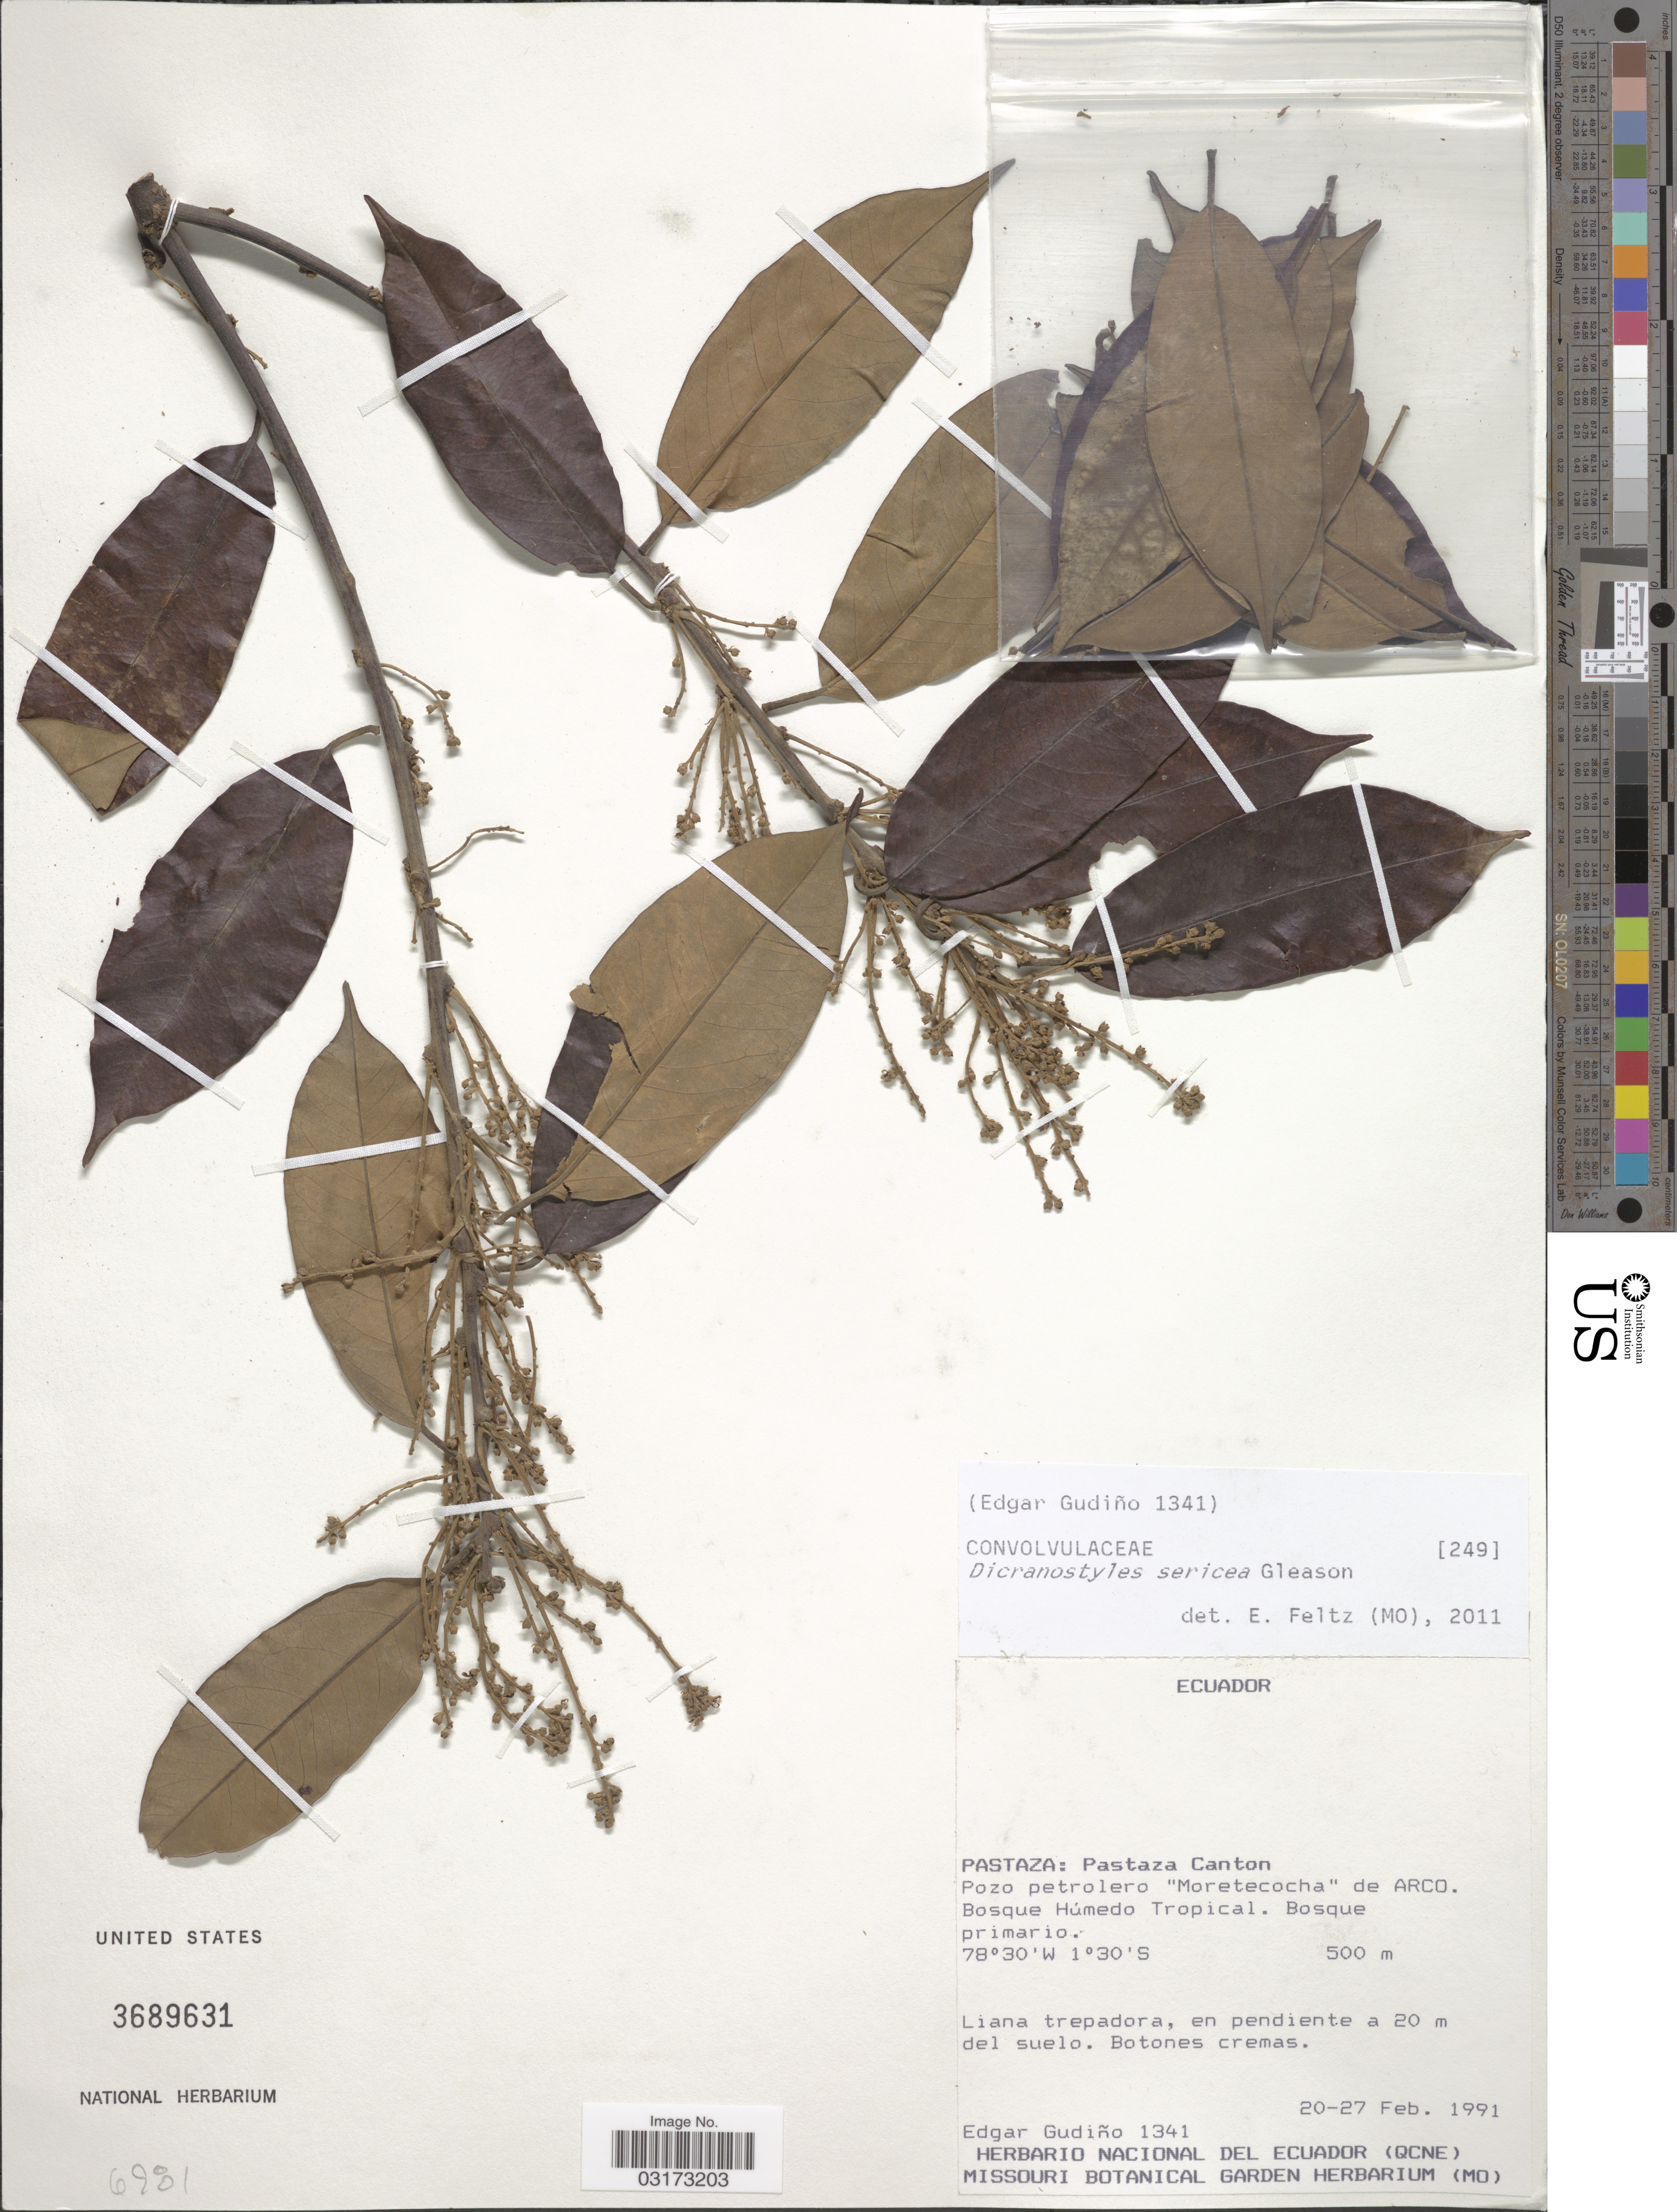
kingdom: Plantae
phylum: Tracheophyta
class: Magnoliopsida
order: Solanales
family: Convolvulaceae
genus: Dicranostyles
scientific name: Dicranostyles sericea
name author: Gleason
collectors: E. Gudiño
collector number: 1341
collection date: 1991-02-20/1991-02-27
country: Ecuador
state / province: Pastaza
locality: Pastaza Canton. Pozo petrolero "Moretecocha" de ARCO.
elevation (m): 500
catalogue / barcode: US 3689631